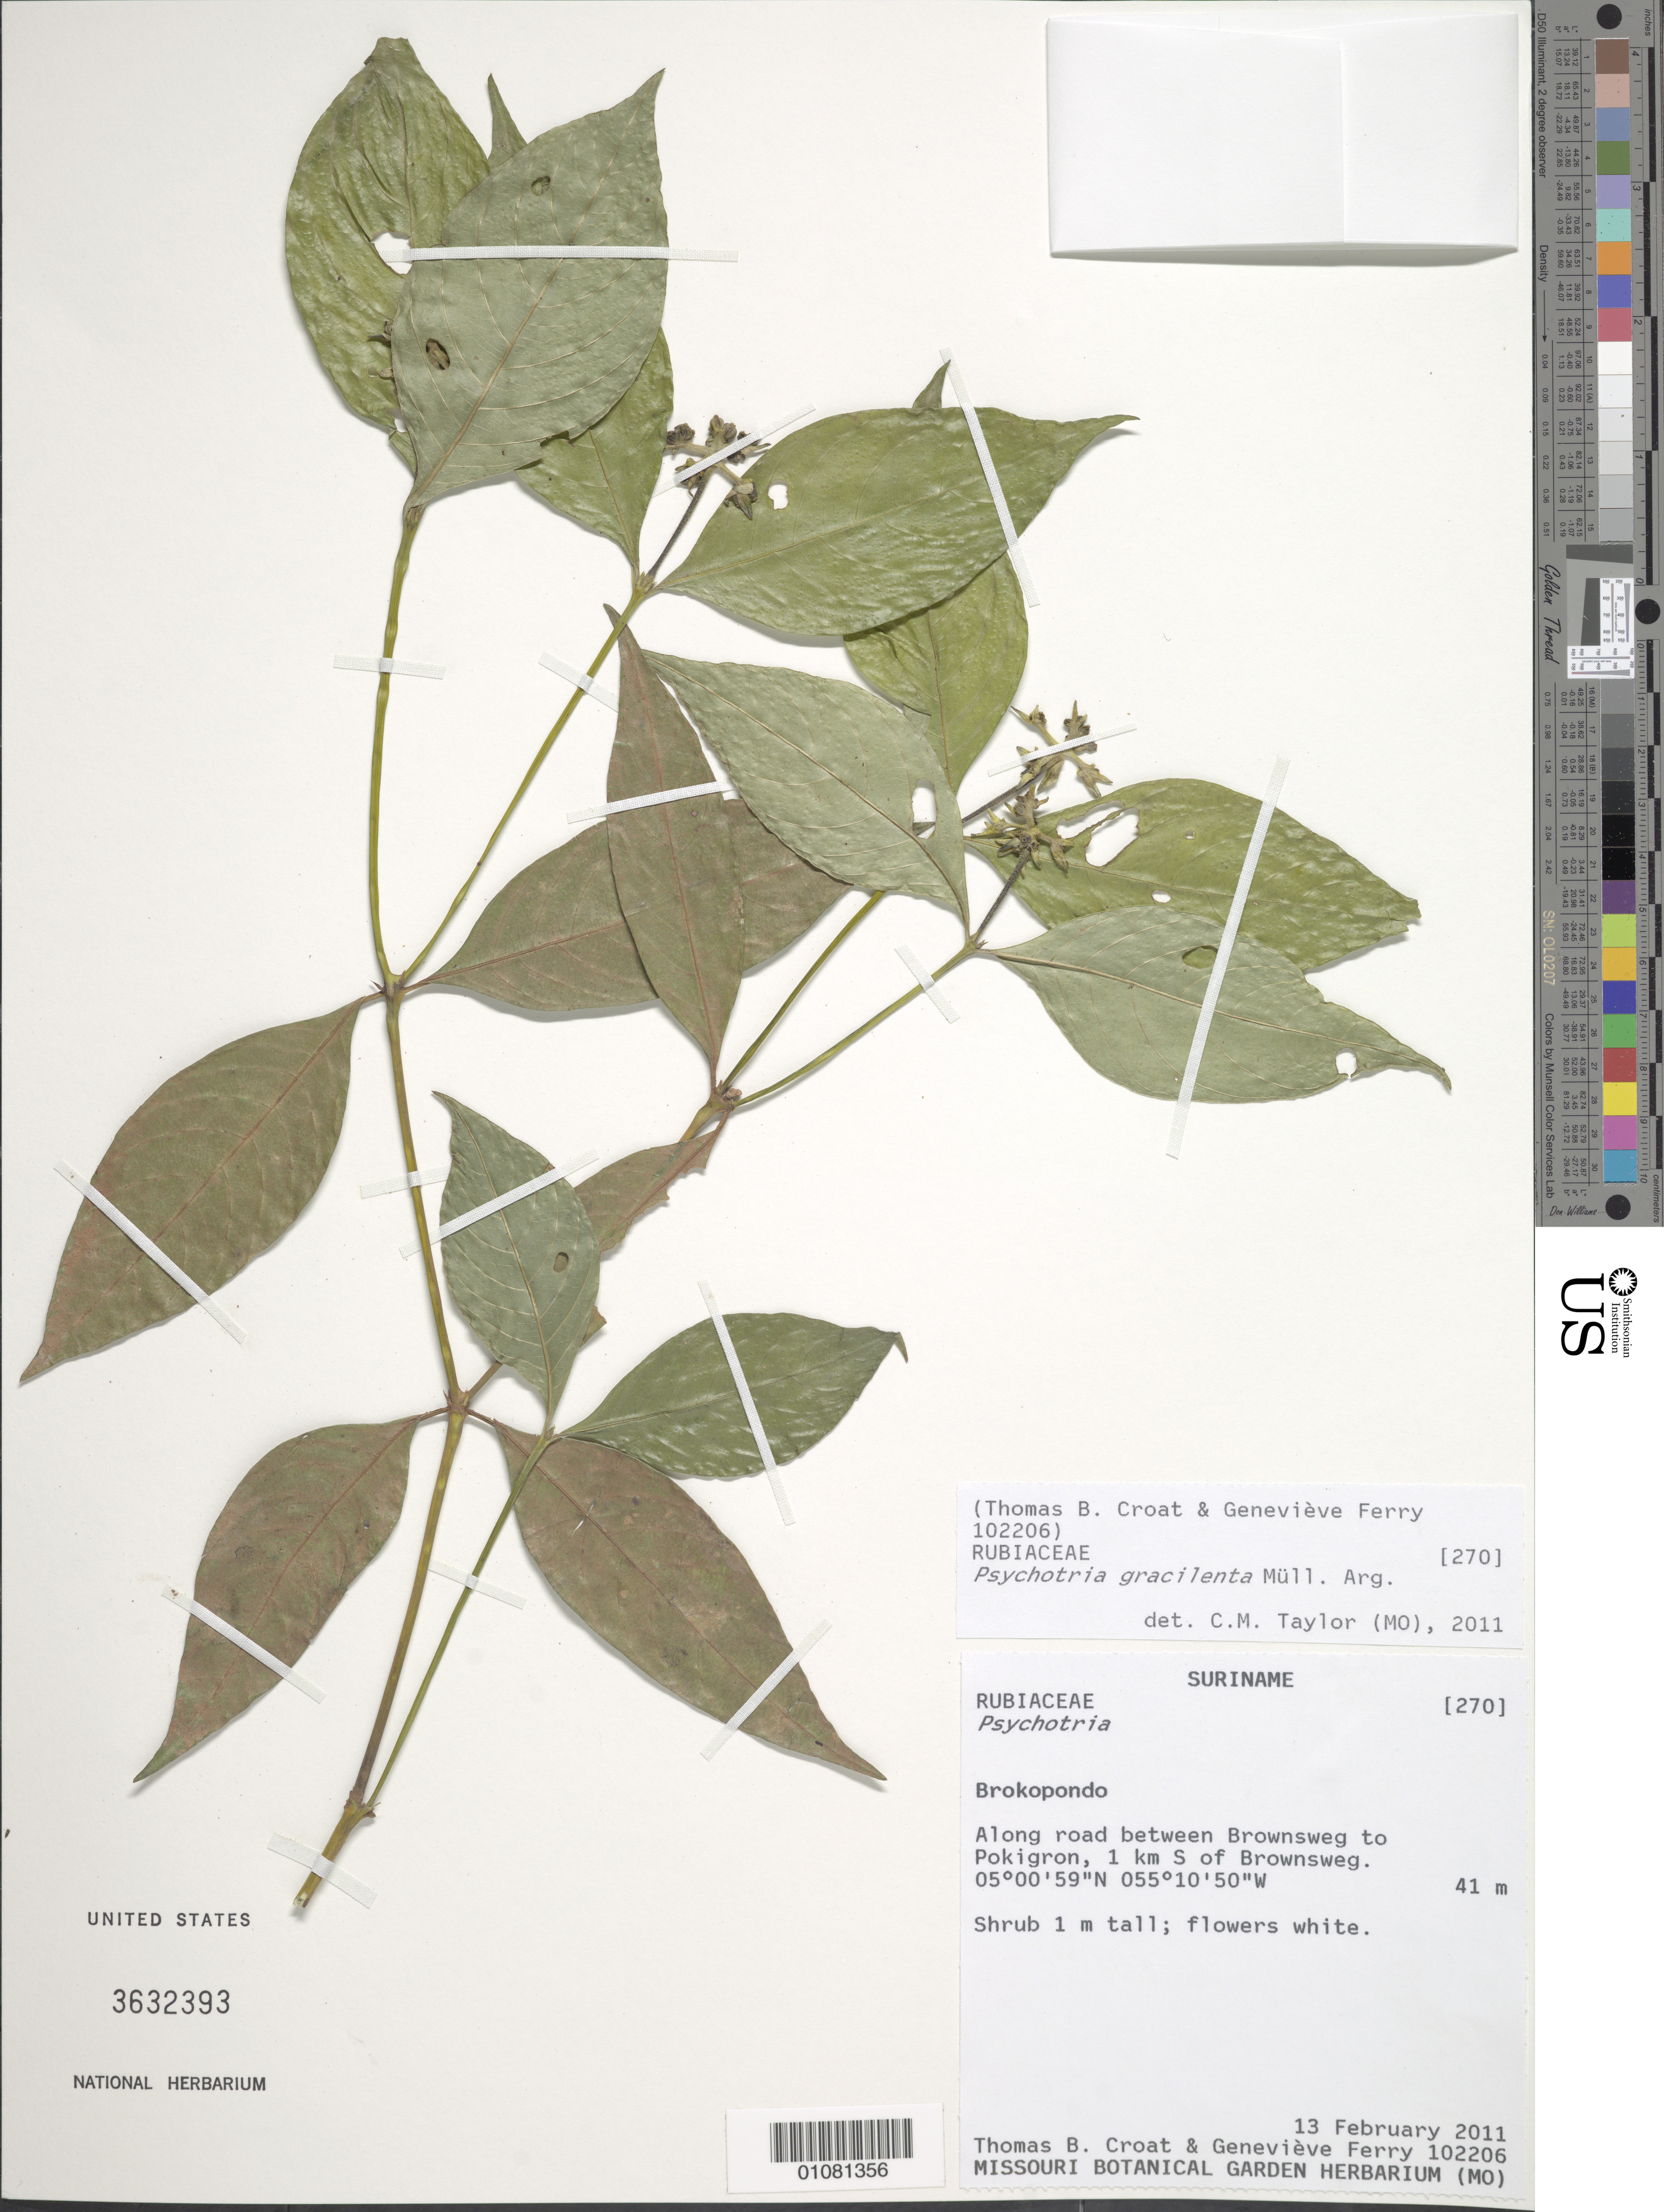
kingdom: Plantae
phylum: Tracheophyta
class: Magnoliopsida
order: Gentianales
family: Rubiaceae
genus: Palicourea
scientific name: Palicourea gracilenta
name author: (Müll. Arg.) Delprete & J.H. Kirkbr.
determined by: Kirkbride, J. H., Jr.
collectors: T. B. Croat & G. Ferry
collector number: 102206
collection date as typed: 13-Feb-11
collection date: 1911-02-13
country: Suriname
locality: Brownsweg to Pokigron, along road, 1km S of Brownsweg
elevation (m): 41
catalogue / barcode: US 3632393